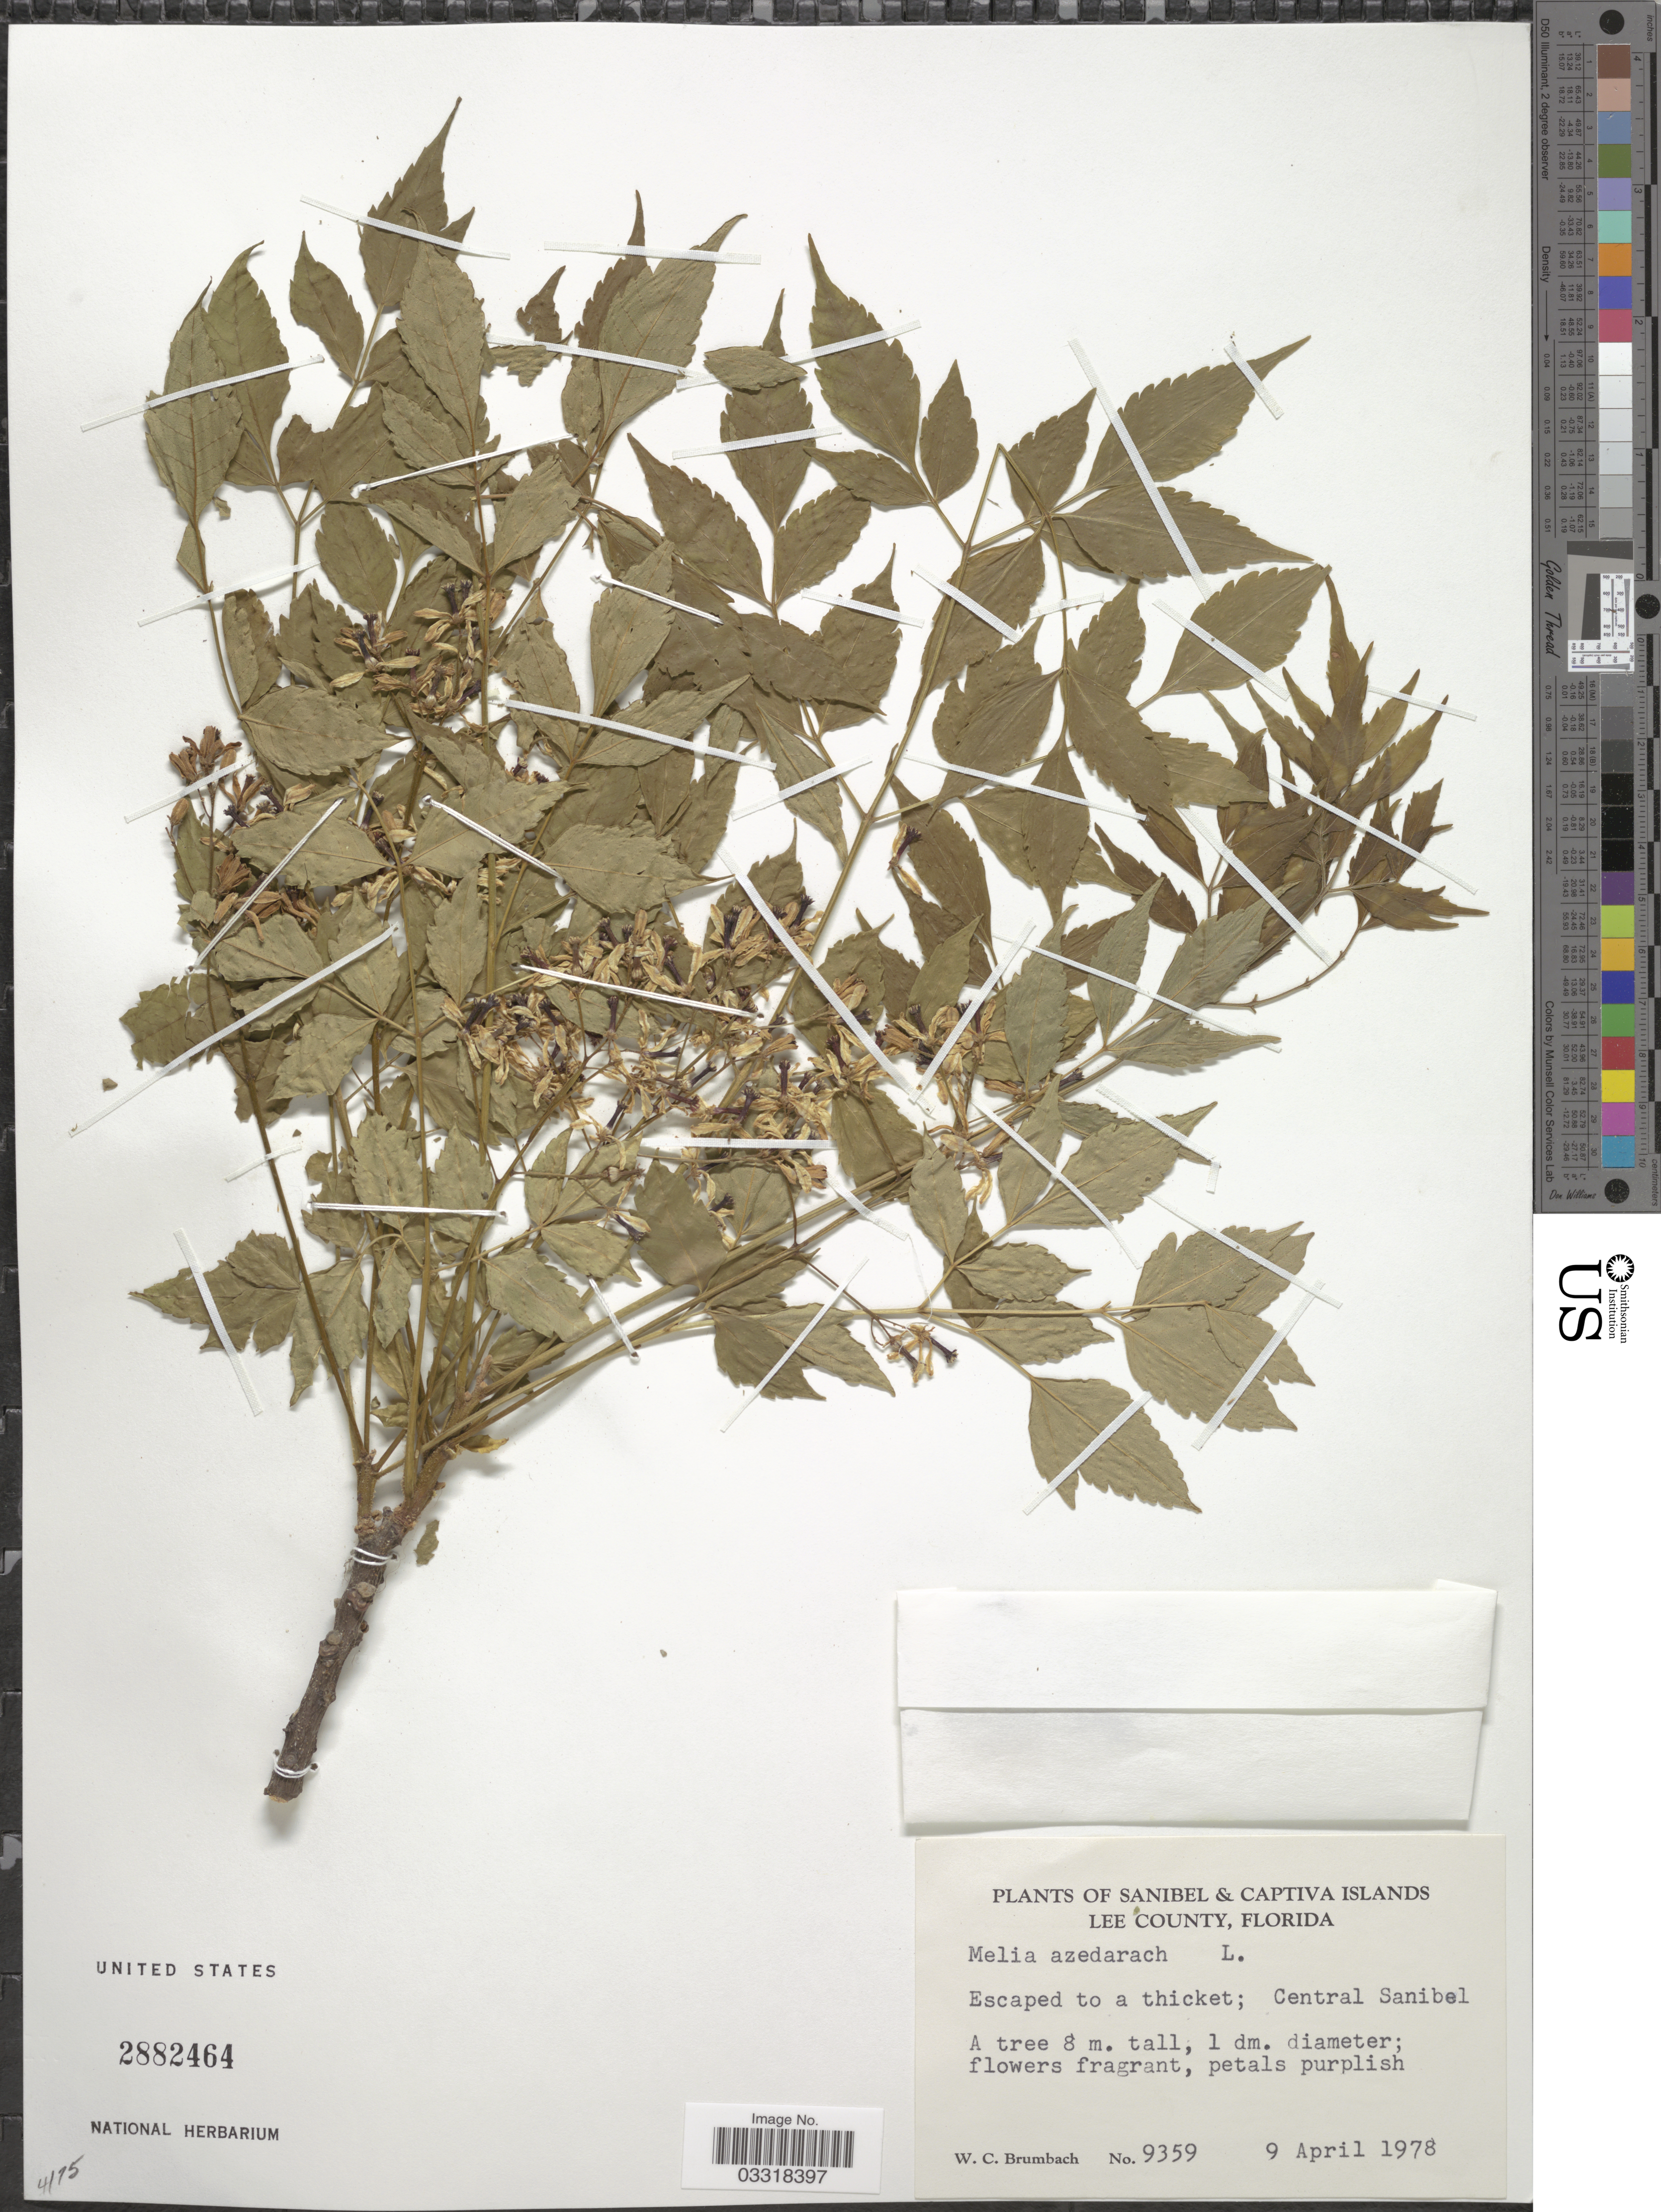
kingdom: Plantae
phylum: Tracheophyta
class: Magnoliopsida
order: Sapindales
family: Meliaceae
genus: Melia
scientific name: Melia azedarach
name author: L.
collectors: W. C. Brumbach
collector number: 9359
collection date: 1978-04-09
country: United States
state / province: Florida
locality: Sanibel & Captiva Islands. Island. Lee County. Central Sanibel.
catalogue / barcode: US 2882464